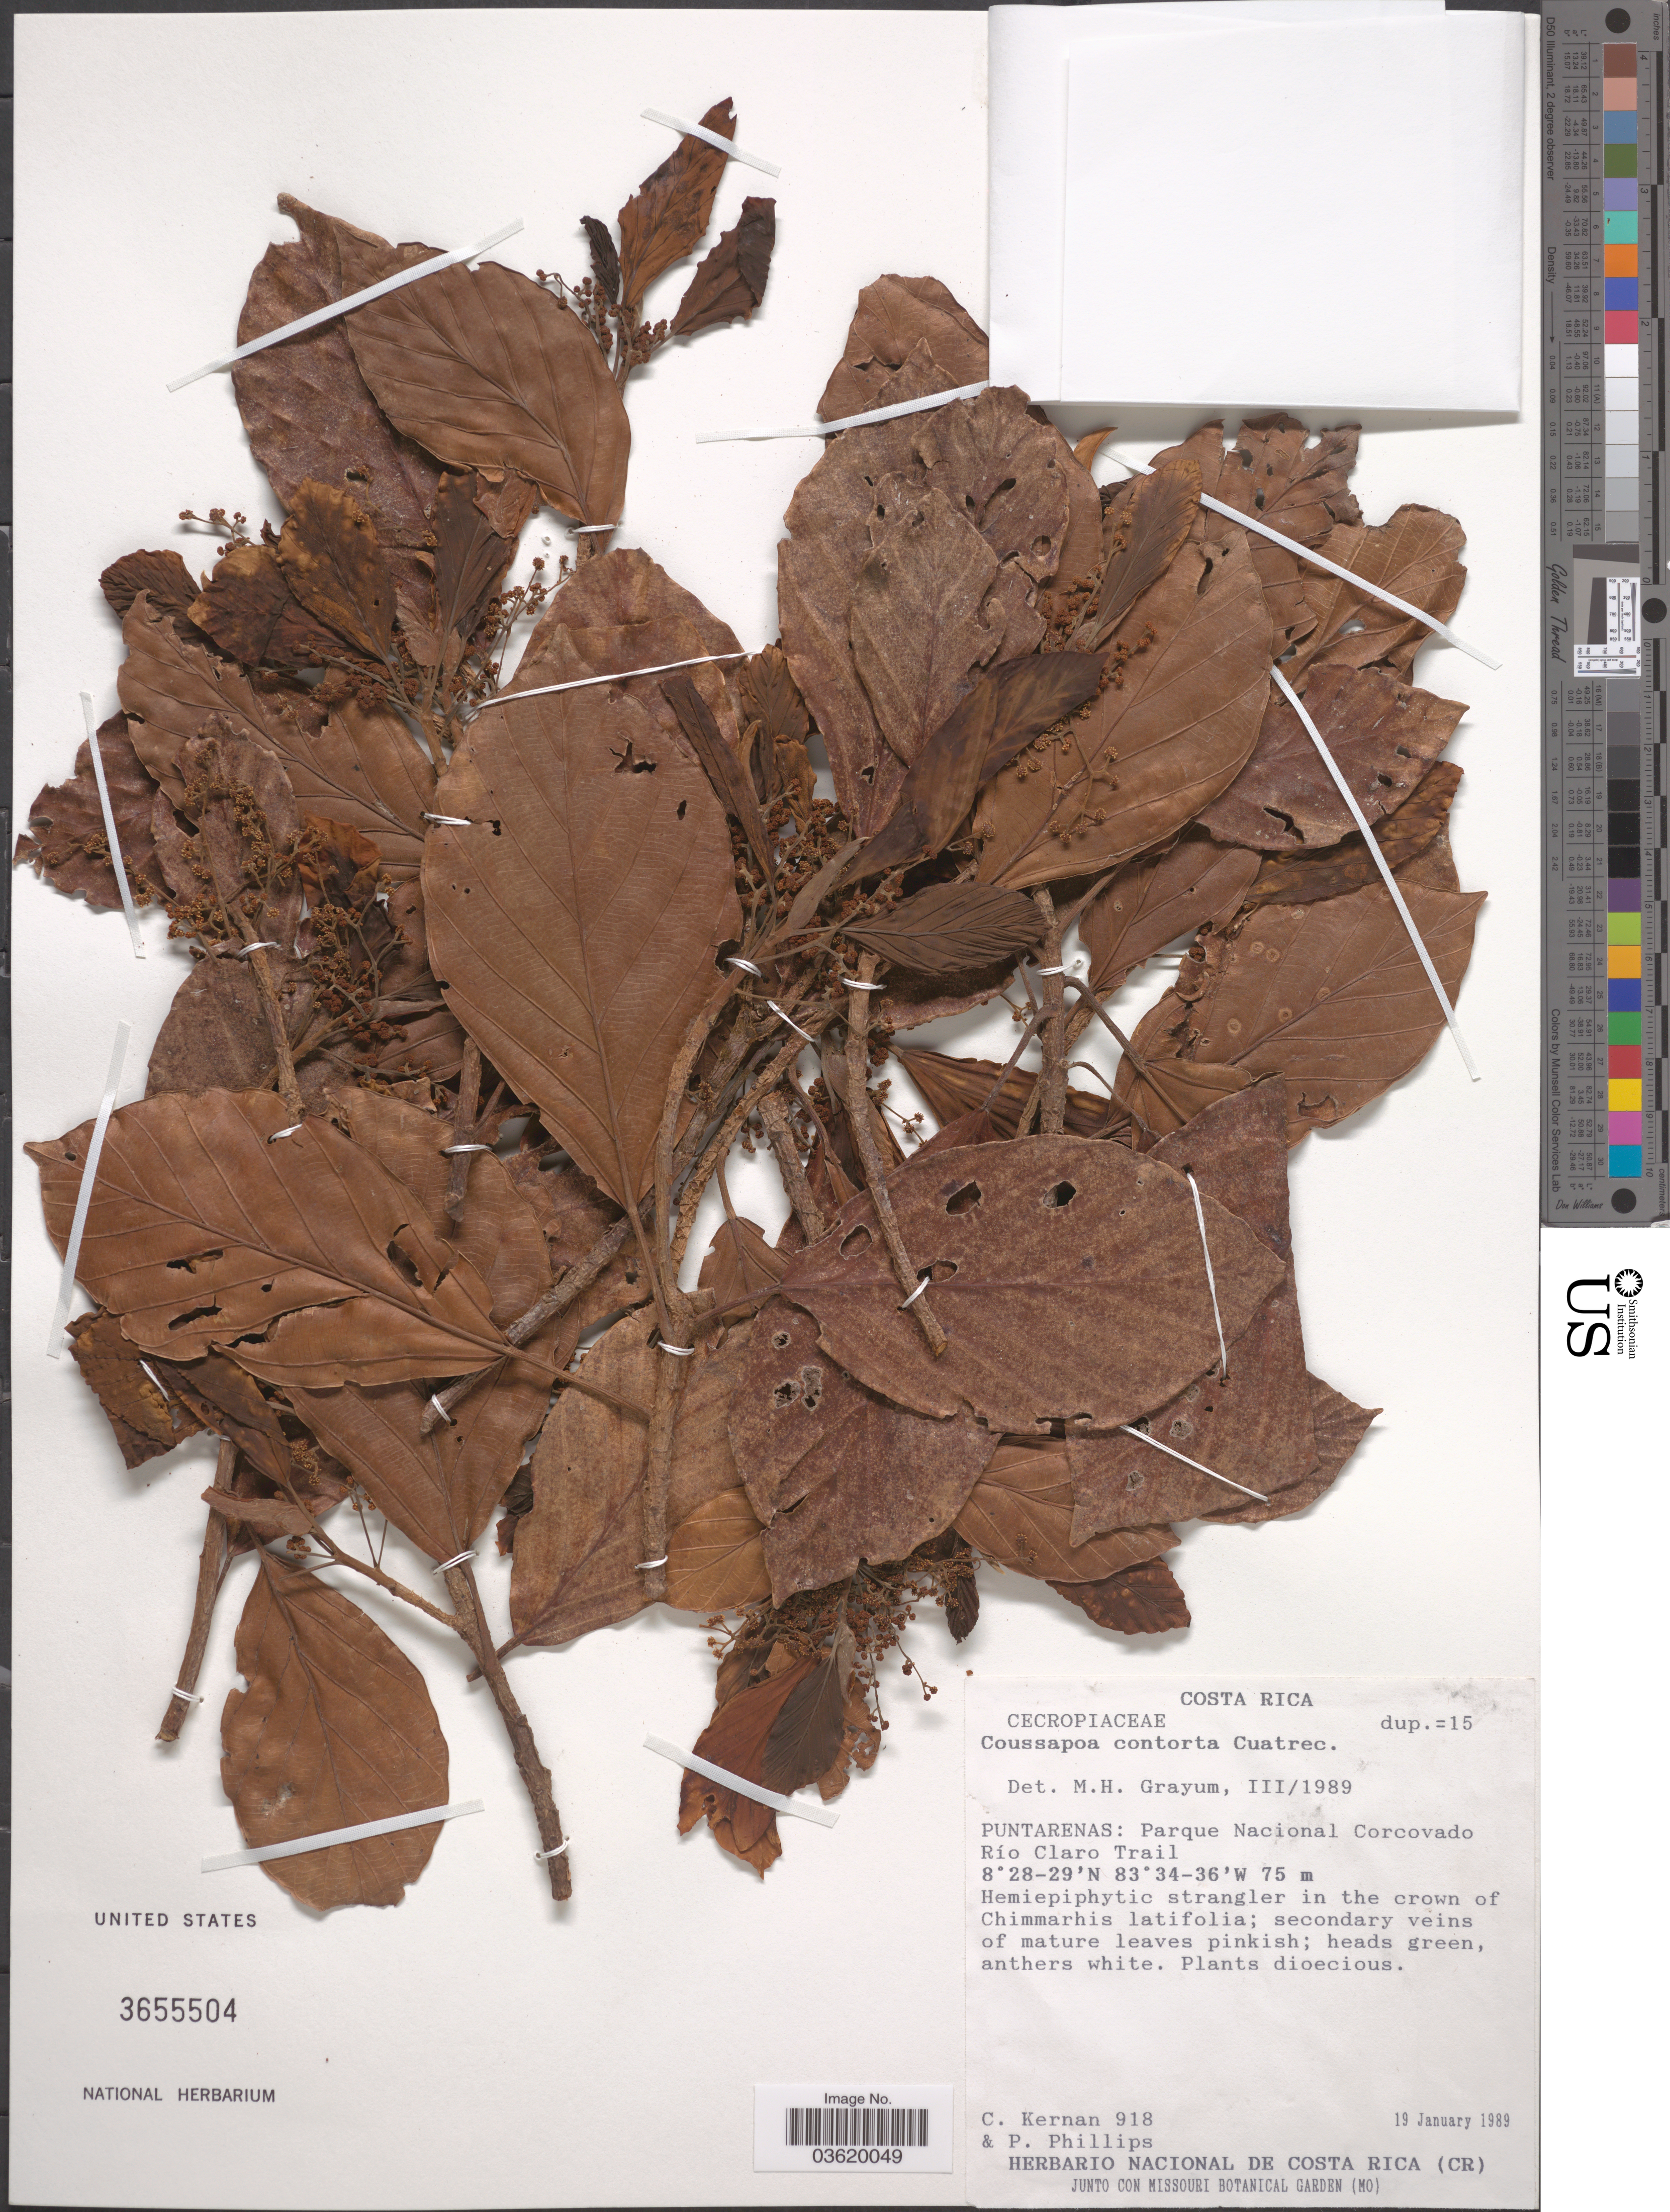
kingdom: Plantae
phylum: Tracheophyta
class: Magnoliopsida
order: Rosales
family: Urticaceae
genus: Coussapoa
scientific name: Coussapoa contorta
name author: Cuatrec.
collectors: C. Kernan & P. Phillips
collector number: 918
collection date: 1989-01-19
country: Costa Rica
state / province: Puntarenas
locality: Parque Nacional Corcovado Río Claro Trail.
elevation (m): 75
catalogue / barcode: US 3655504